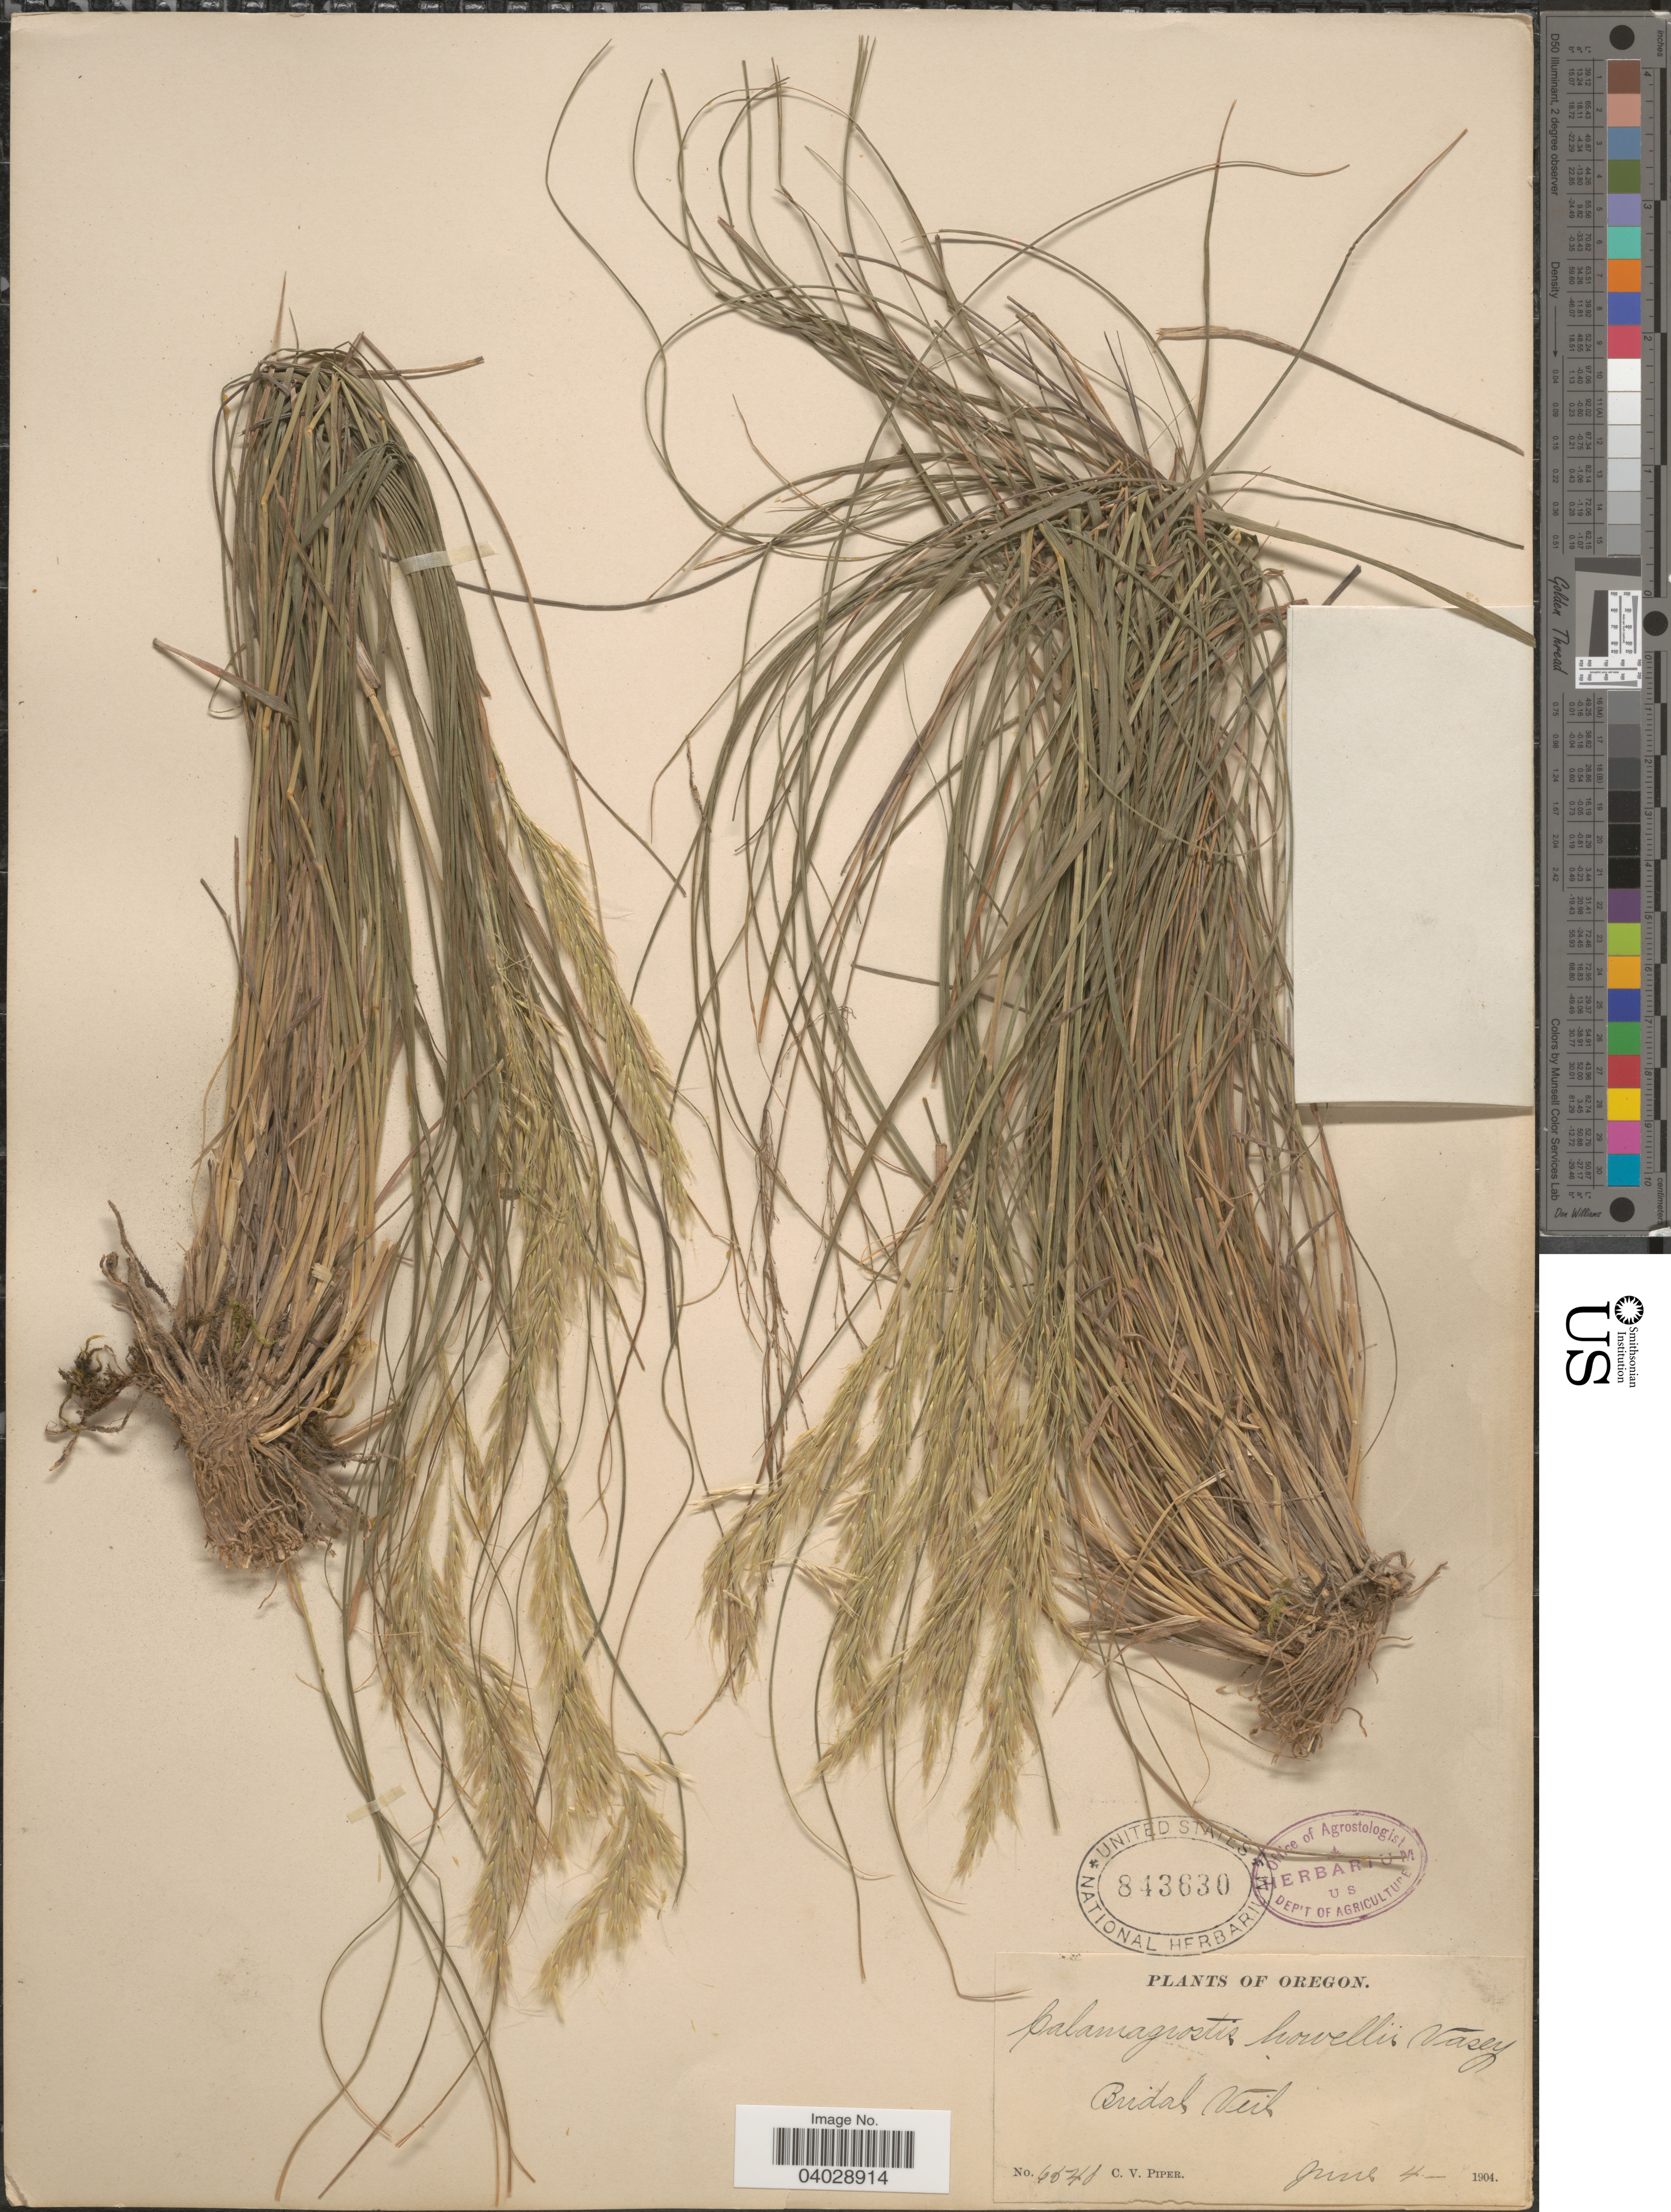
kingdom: Plantae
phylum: Tracheophyta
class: Liliopsida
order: Poales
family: Poaceae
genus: Calamagrostis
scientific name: Calamagrostis howellii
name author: Vasey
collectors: C. V. Piper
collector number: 6648*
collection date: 1904-06-04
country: United States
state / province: Oregon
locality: Bridal Veil.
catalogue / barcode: US 843630